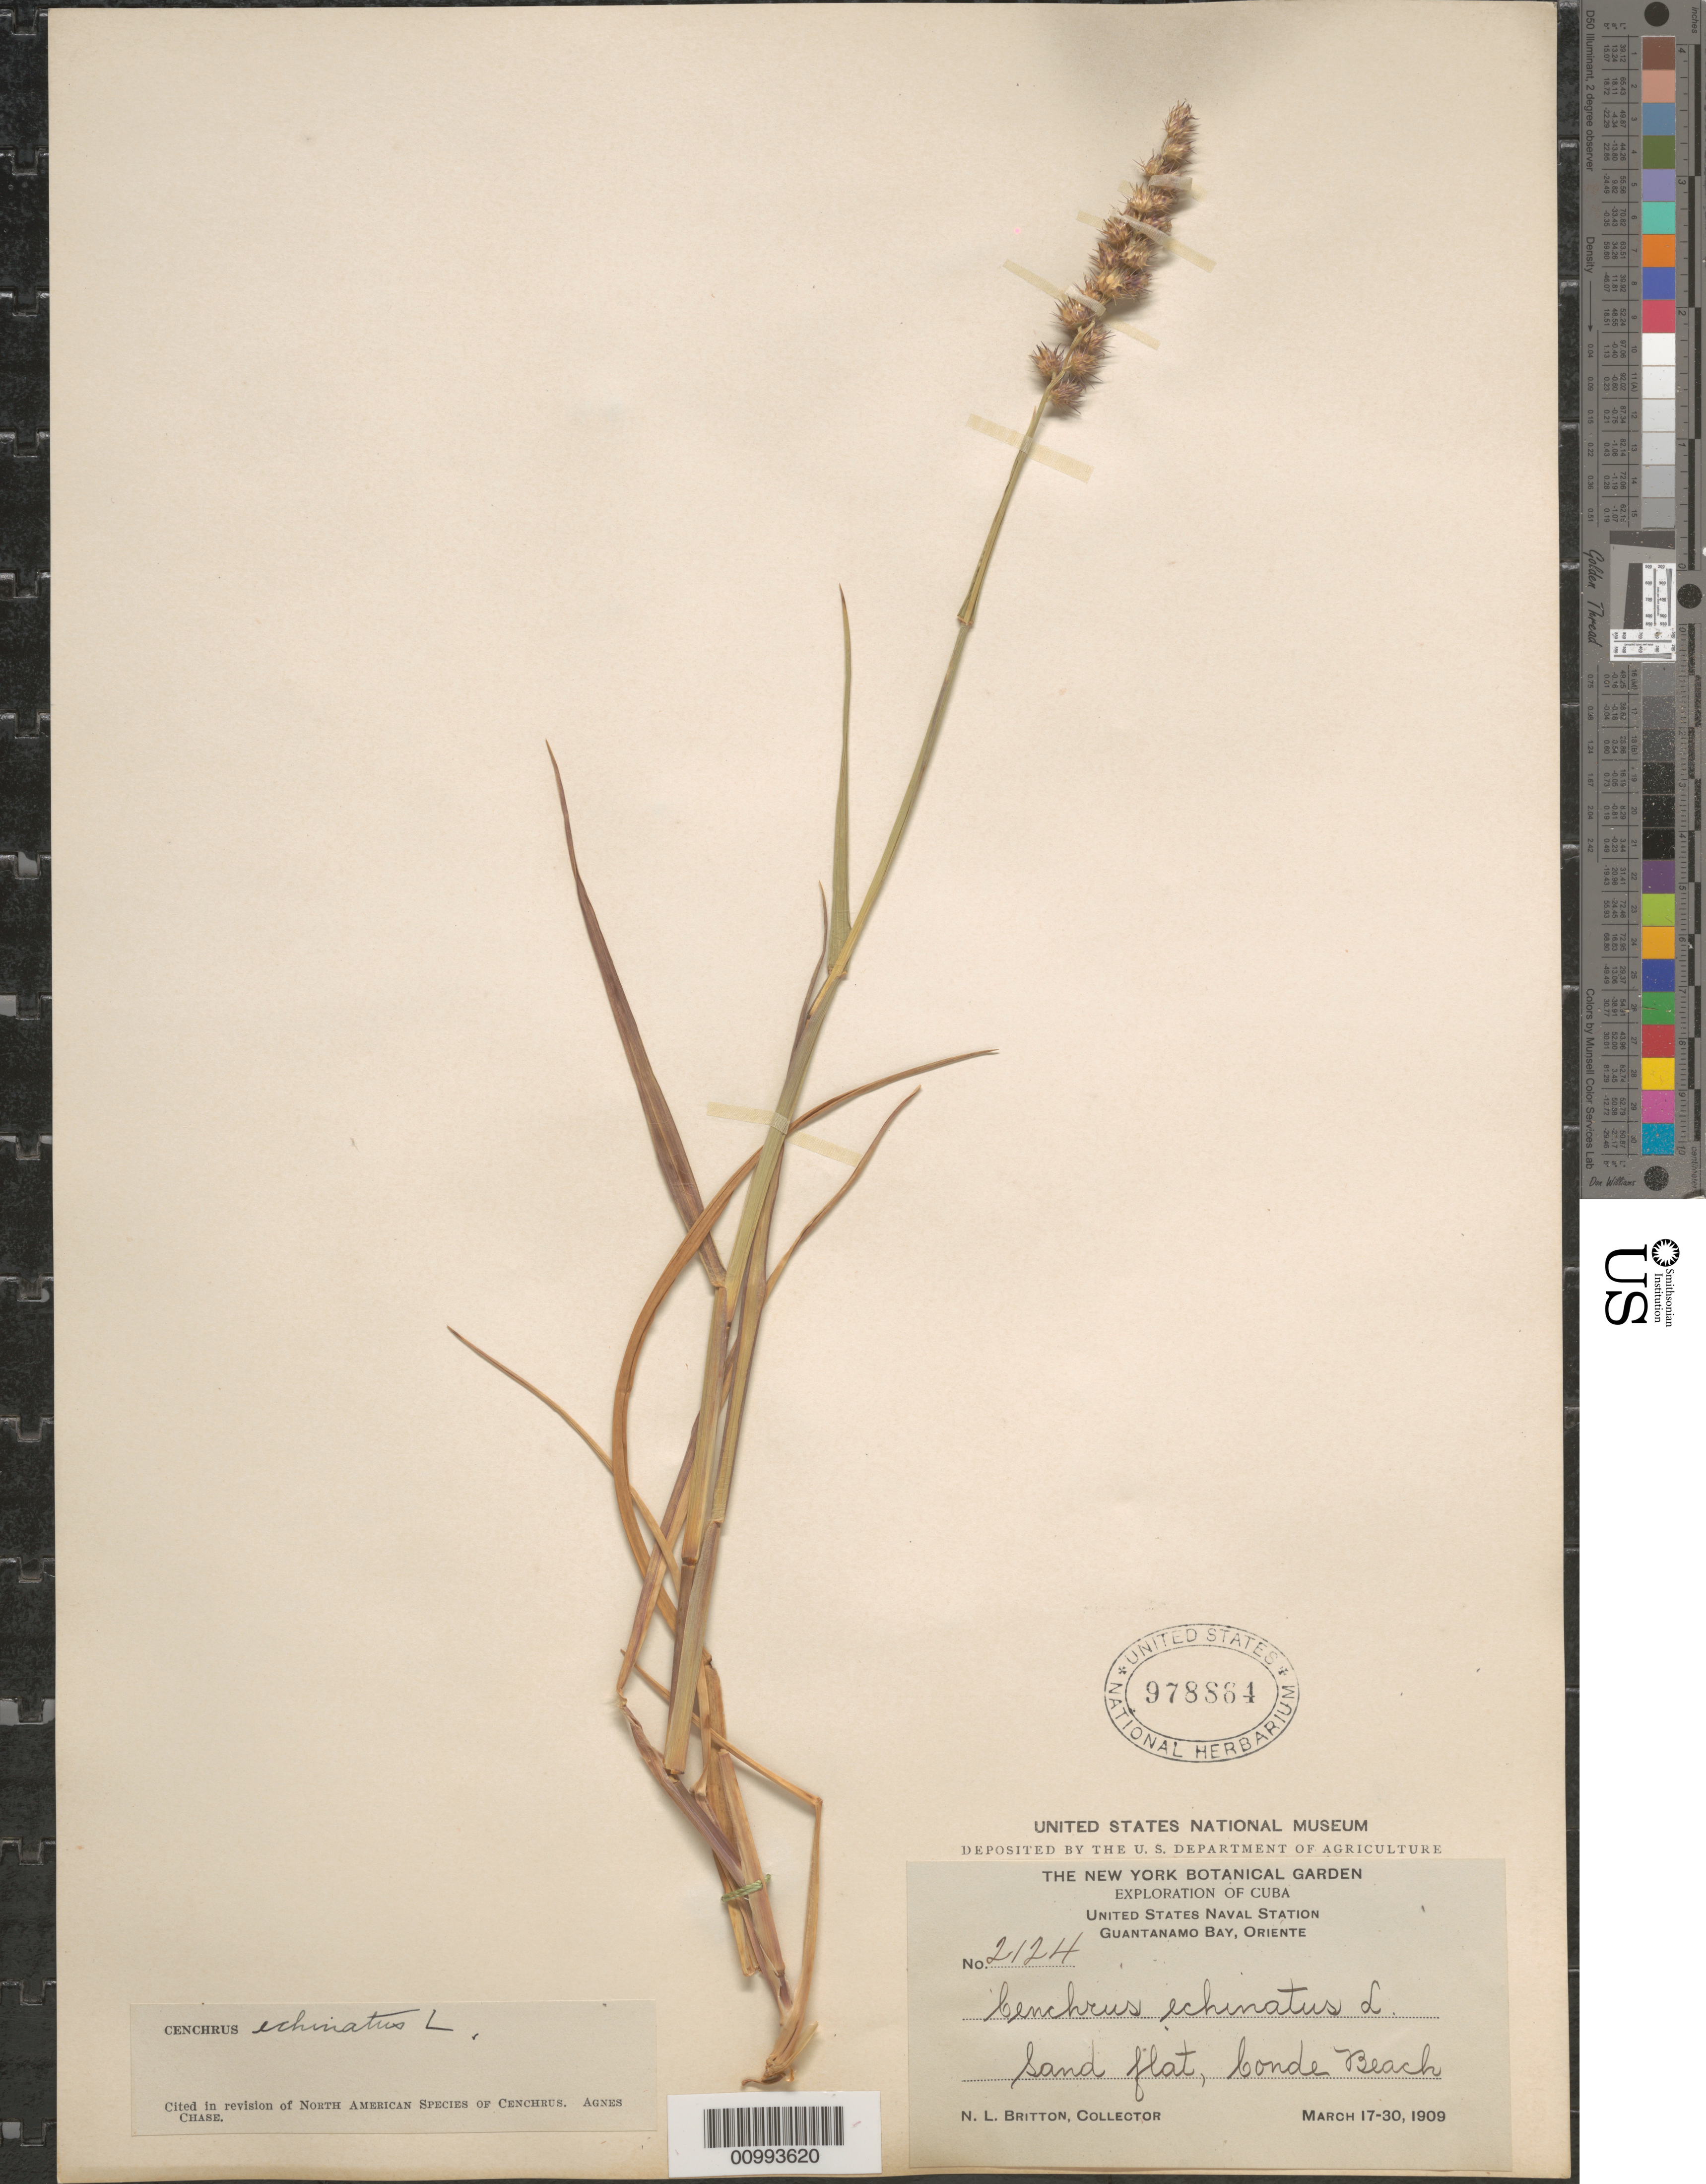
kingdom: Plantae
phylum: Tracheophyta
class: Liliopsida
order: Poales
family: Poaceae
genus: Cenchrus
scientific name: Cenchrus echinatus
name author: L.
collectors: N. Britton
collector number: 2124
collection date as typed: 17 Mar 1909 to 30 Mar 1909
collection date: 1909-03-17/1909-03-30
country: Cuba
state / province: Guantánamo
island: Cuba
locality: United States Naval Station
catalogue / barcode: US 978864